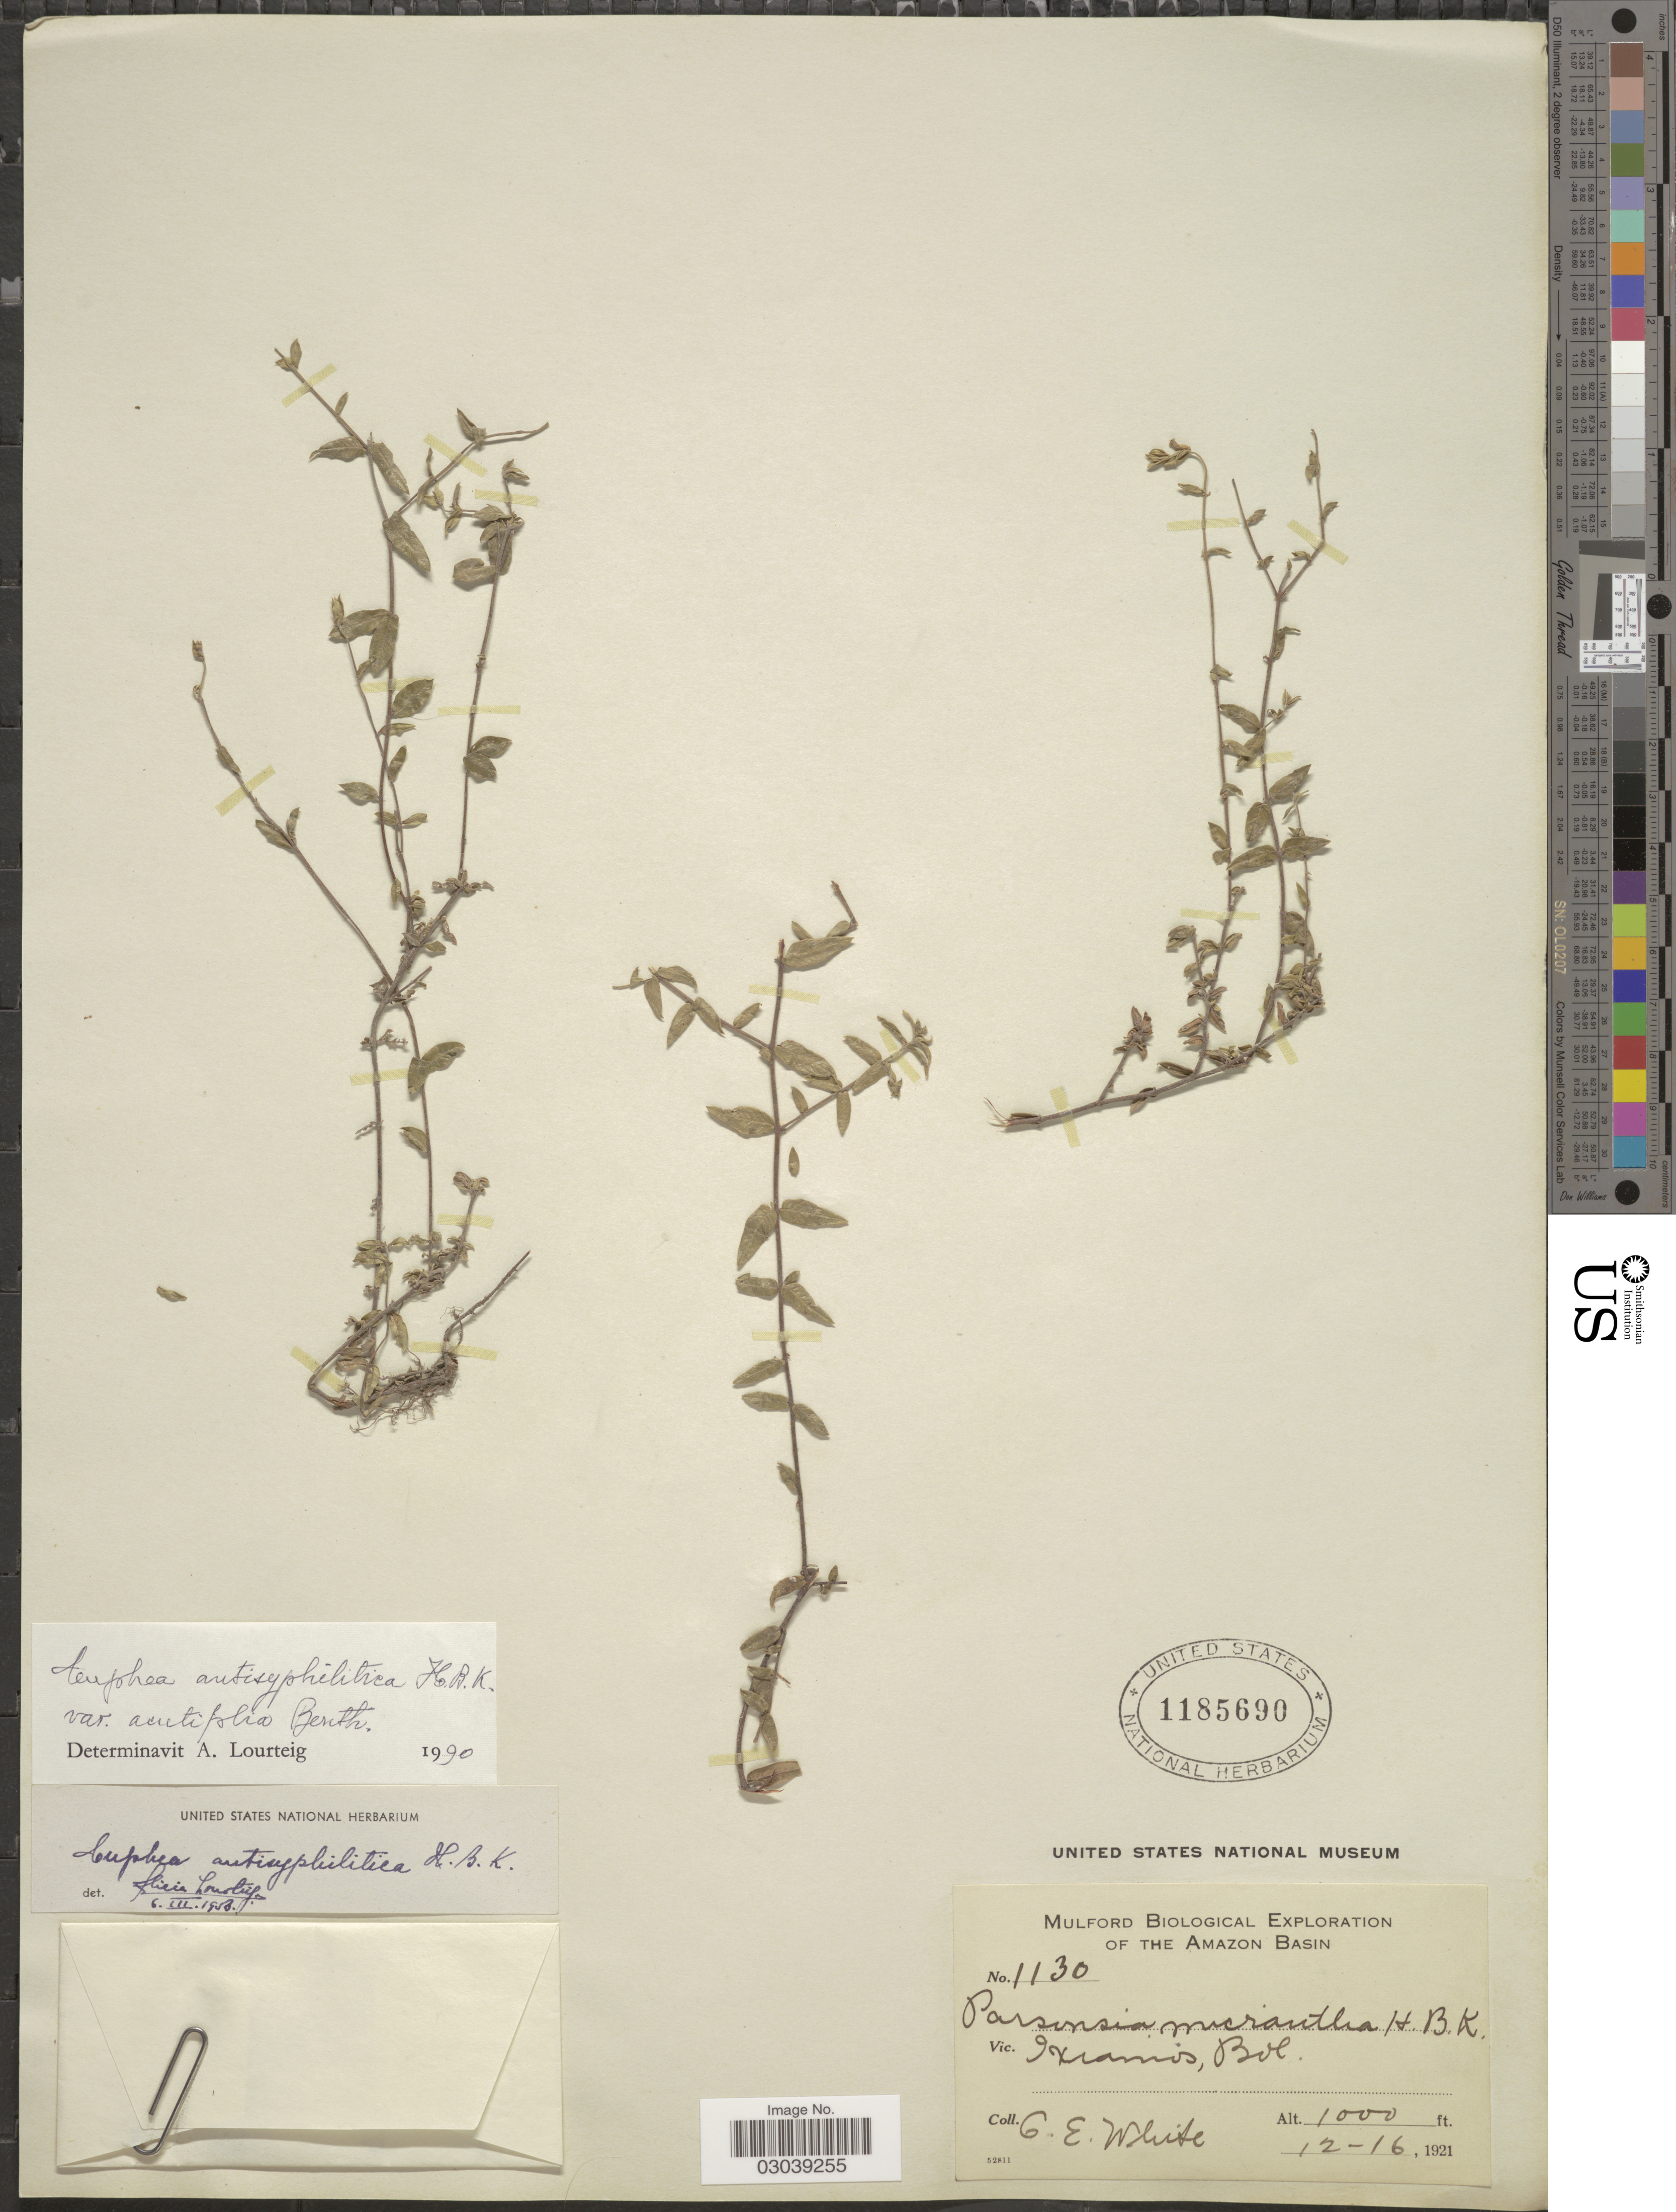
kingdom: Plantae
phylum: Tracheophyta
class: Magnoliopsida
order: Myrtales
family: Lythraceae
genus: Cuphea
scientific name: Cuphea antisyphilitica var. acutifolia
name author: Benth.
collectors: O. E. White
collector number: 1130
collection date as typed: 12-16-1921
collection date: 1921-12-16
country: Bolivia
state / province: La Paz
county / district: Iturralde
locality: Ixiamas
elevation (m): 305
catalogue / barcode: US 1185690